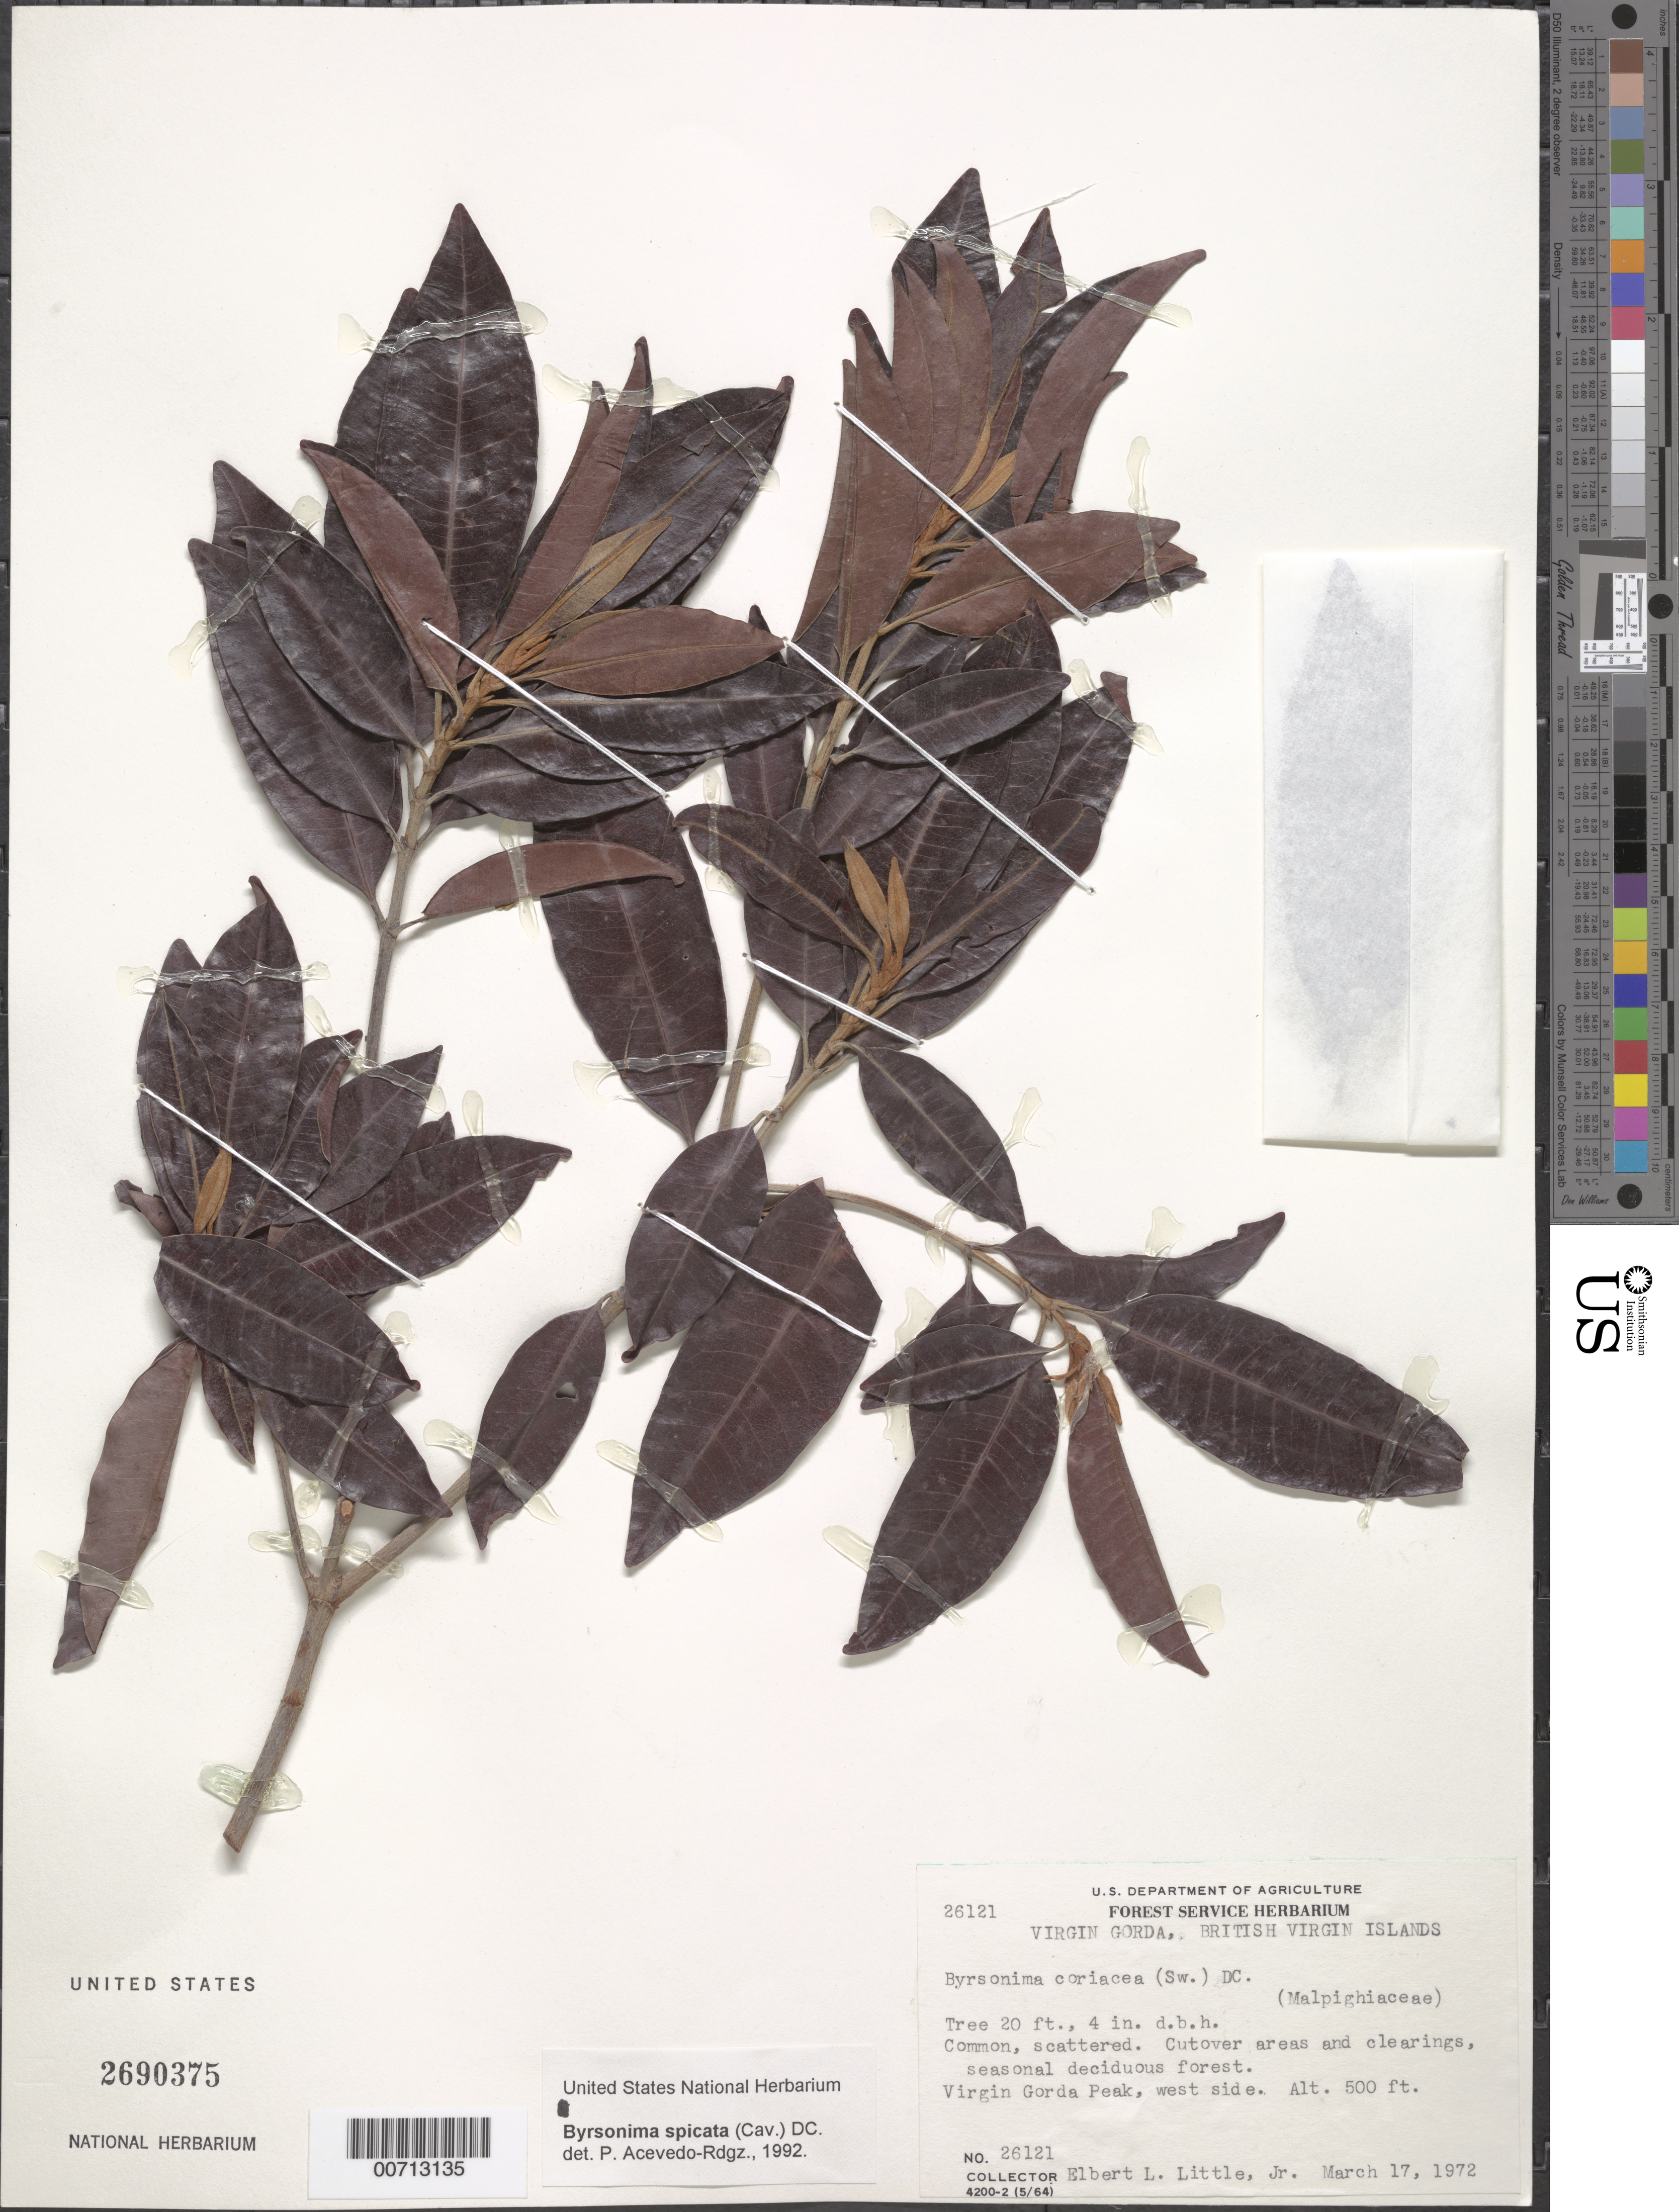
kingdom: Plantae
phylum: Tracheophyta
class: Magnoliopsida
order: Malpighiales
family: Malpighiaceae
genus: Byrsonima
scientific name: Byrsonima spicata (Cav.) DC.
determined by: Acevedo-Rodríguez, P., (BOT), Smithsonian Institution - National Museum of Natural History (UNITED STATES)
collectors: E. L. Little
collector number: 26121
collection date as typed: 17 Mar 1972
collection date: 1972-03-17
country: British Virgin Islands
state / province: Virgin Gorda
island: Virgin Gorda Island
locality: Virgin Gorda Peak, W side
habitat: Cutover areas and clearings, seasonal deciduous forest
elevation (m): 152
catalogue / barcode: US 2690375